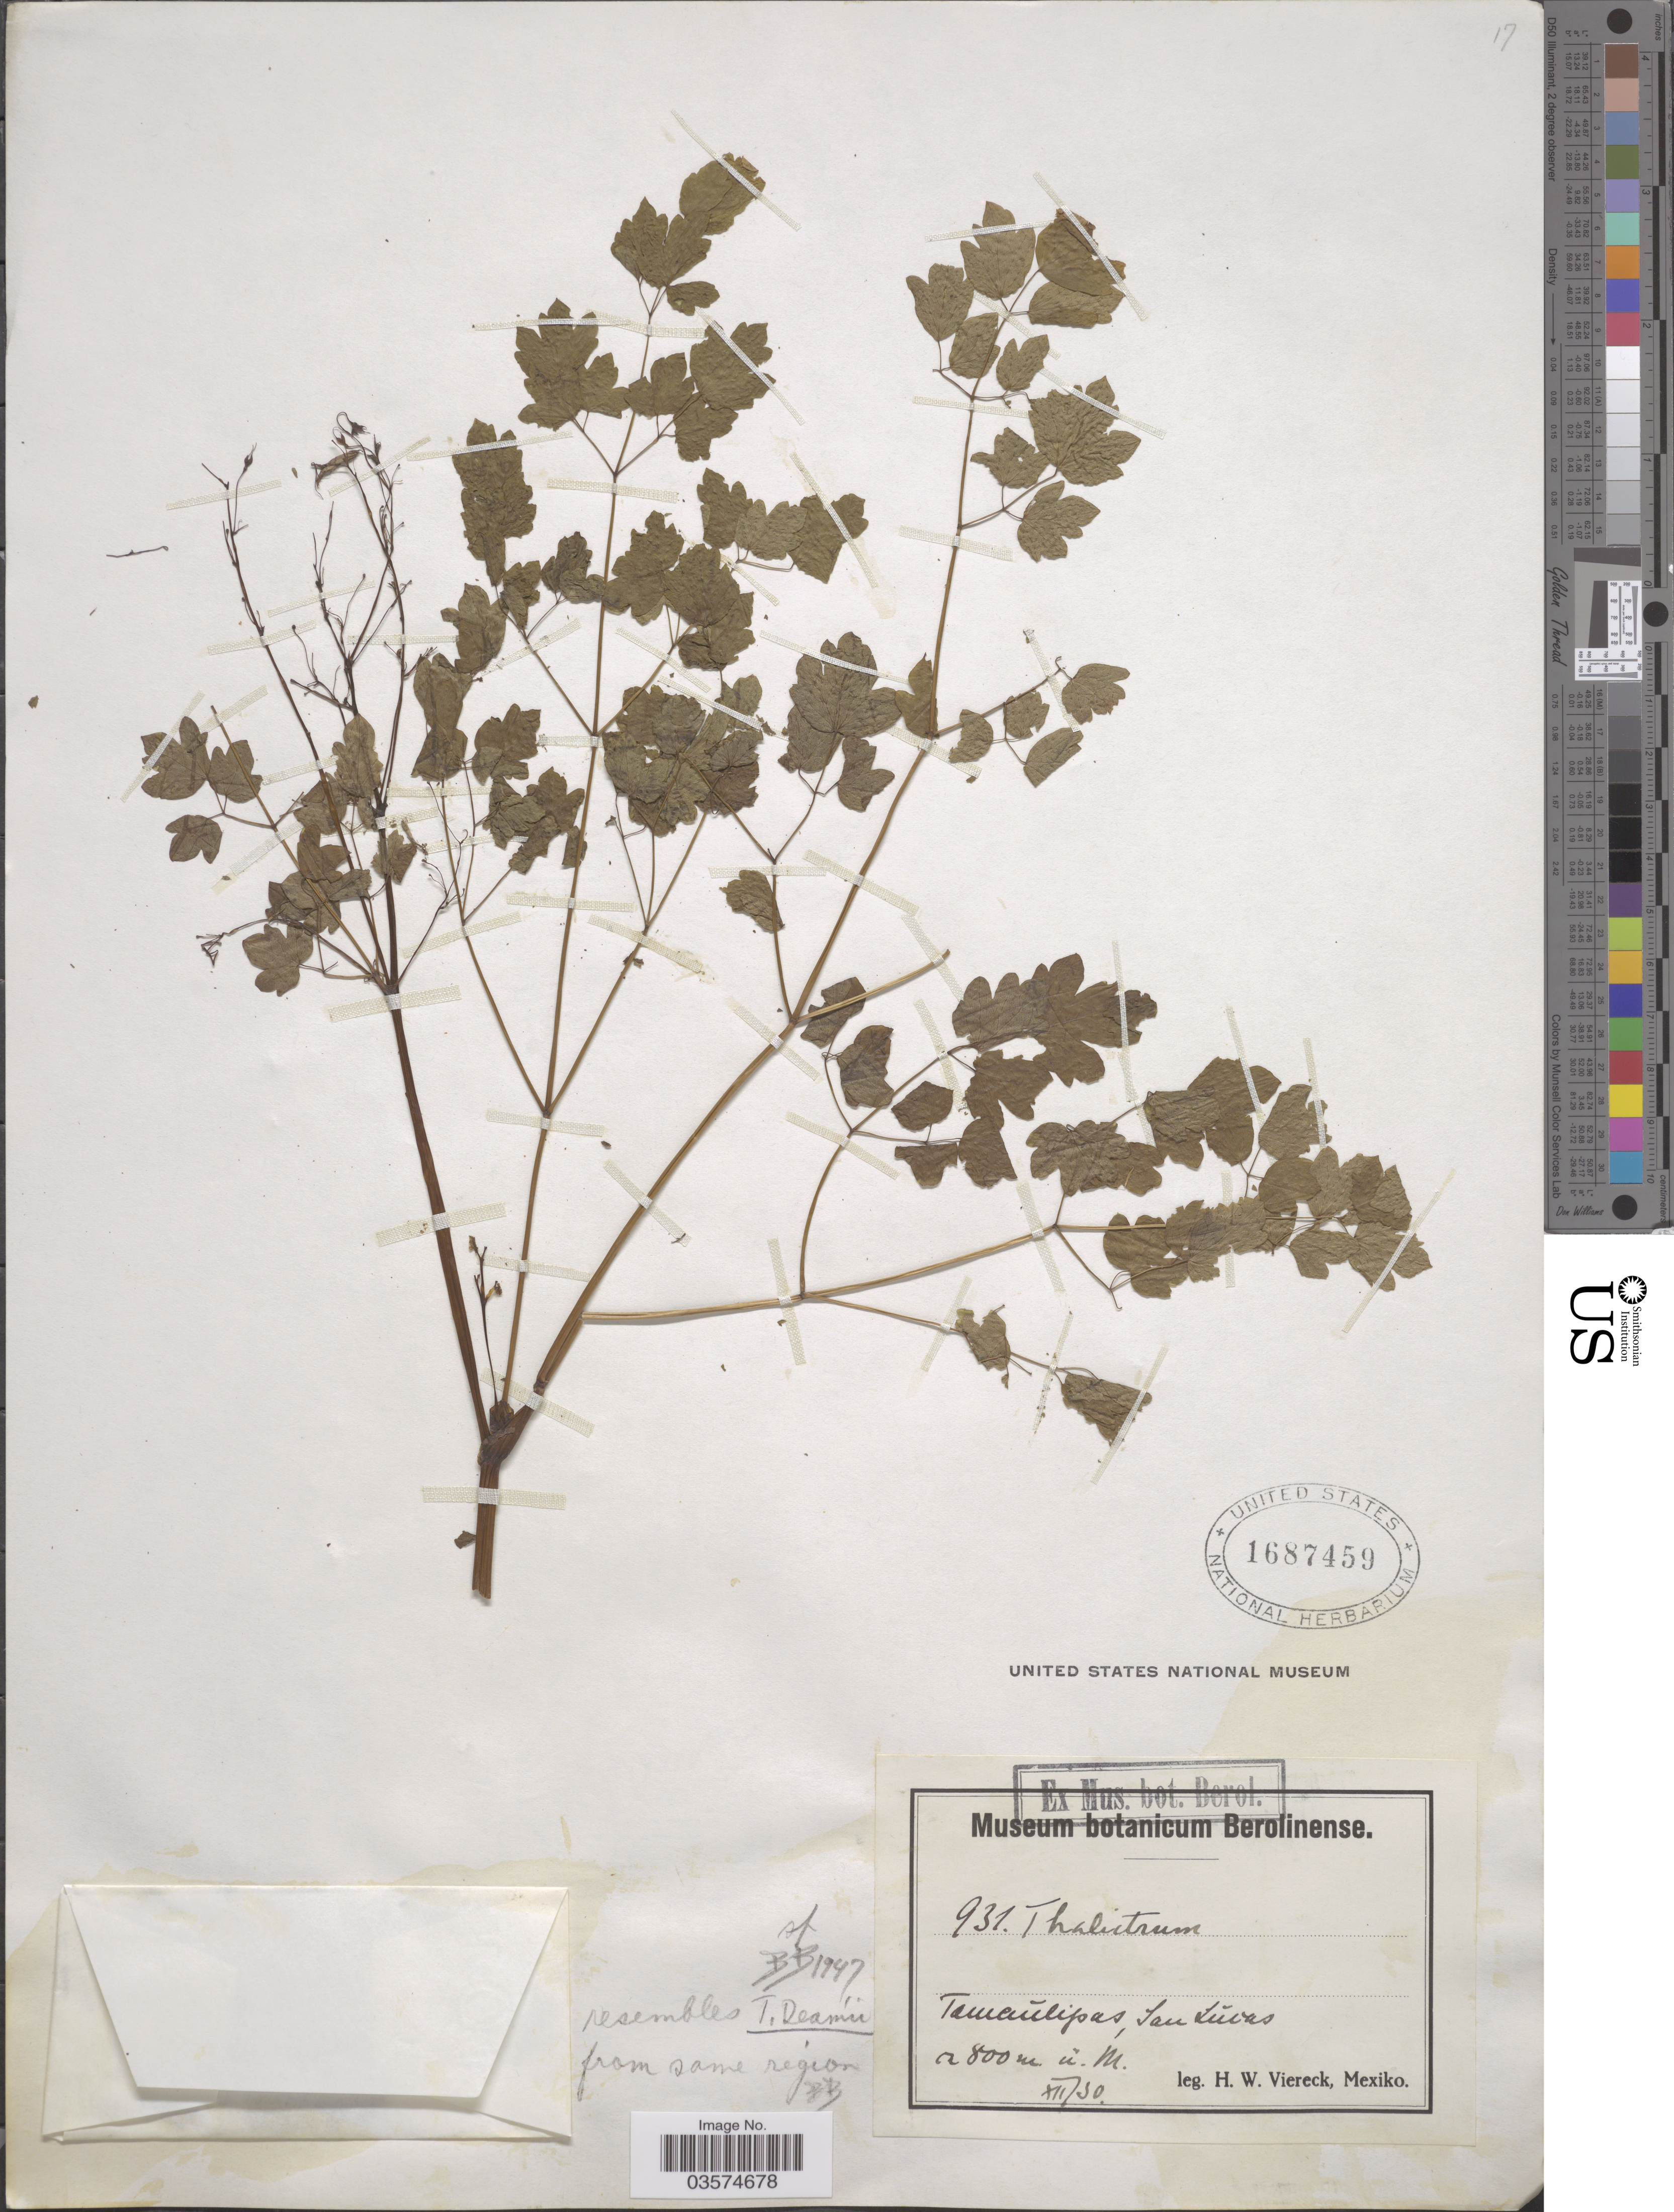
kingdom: Plantae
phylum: Tracheophyta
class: Magnoliopsida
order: Ranunculales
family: Ranunculaceae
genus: Thalictrum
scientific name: Thalictrum deamii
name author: B. Boivin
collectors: H. W. Viereck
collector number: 913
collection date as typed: Transcribed d/m/y: /12/50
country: Mexico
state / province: Tamaulipas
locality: San Lucas.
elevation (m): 800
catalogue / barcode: US 1687459